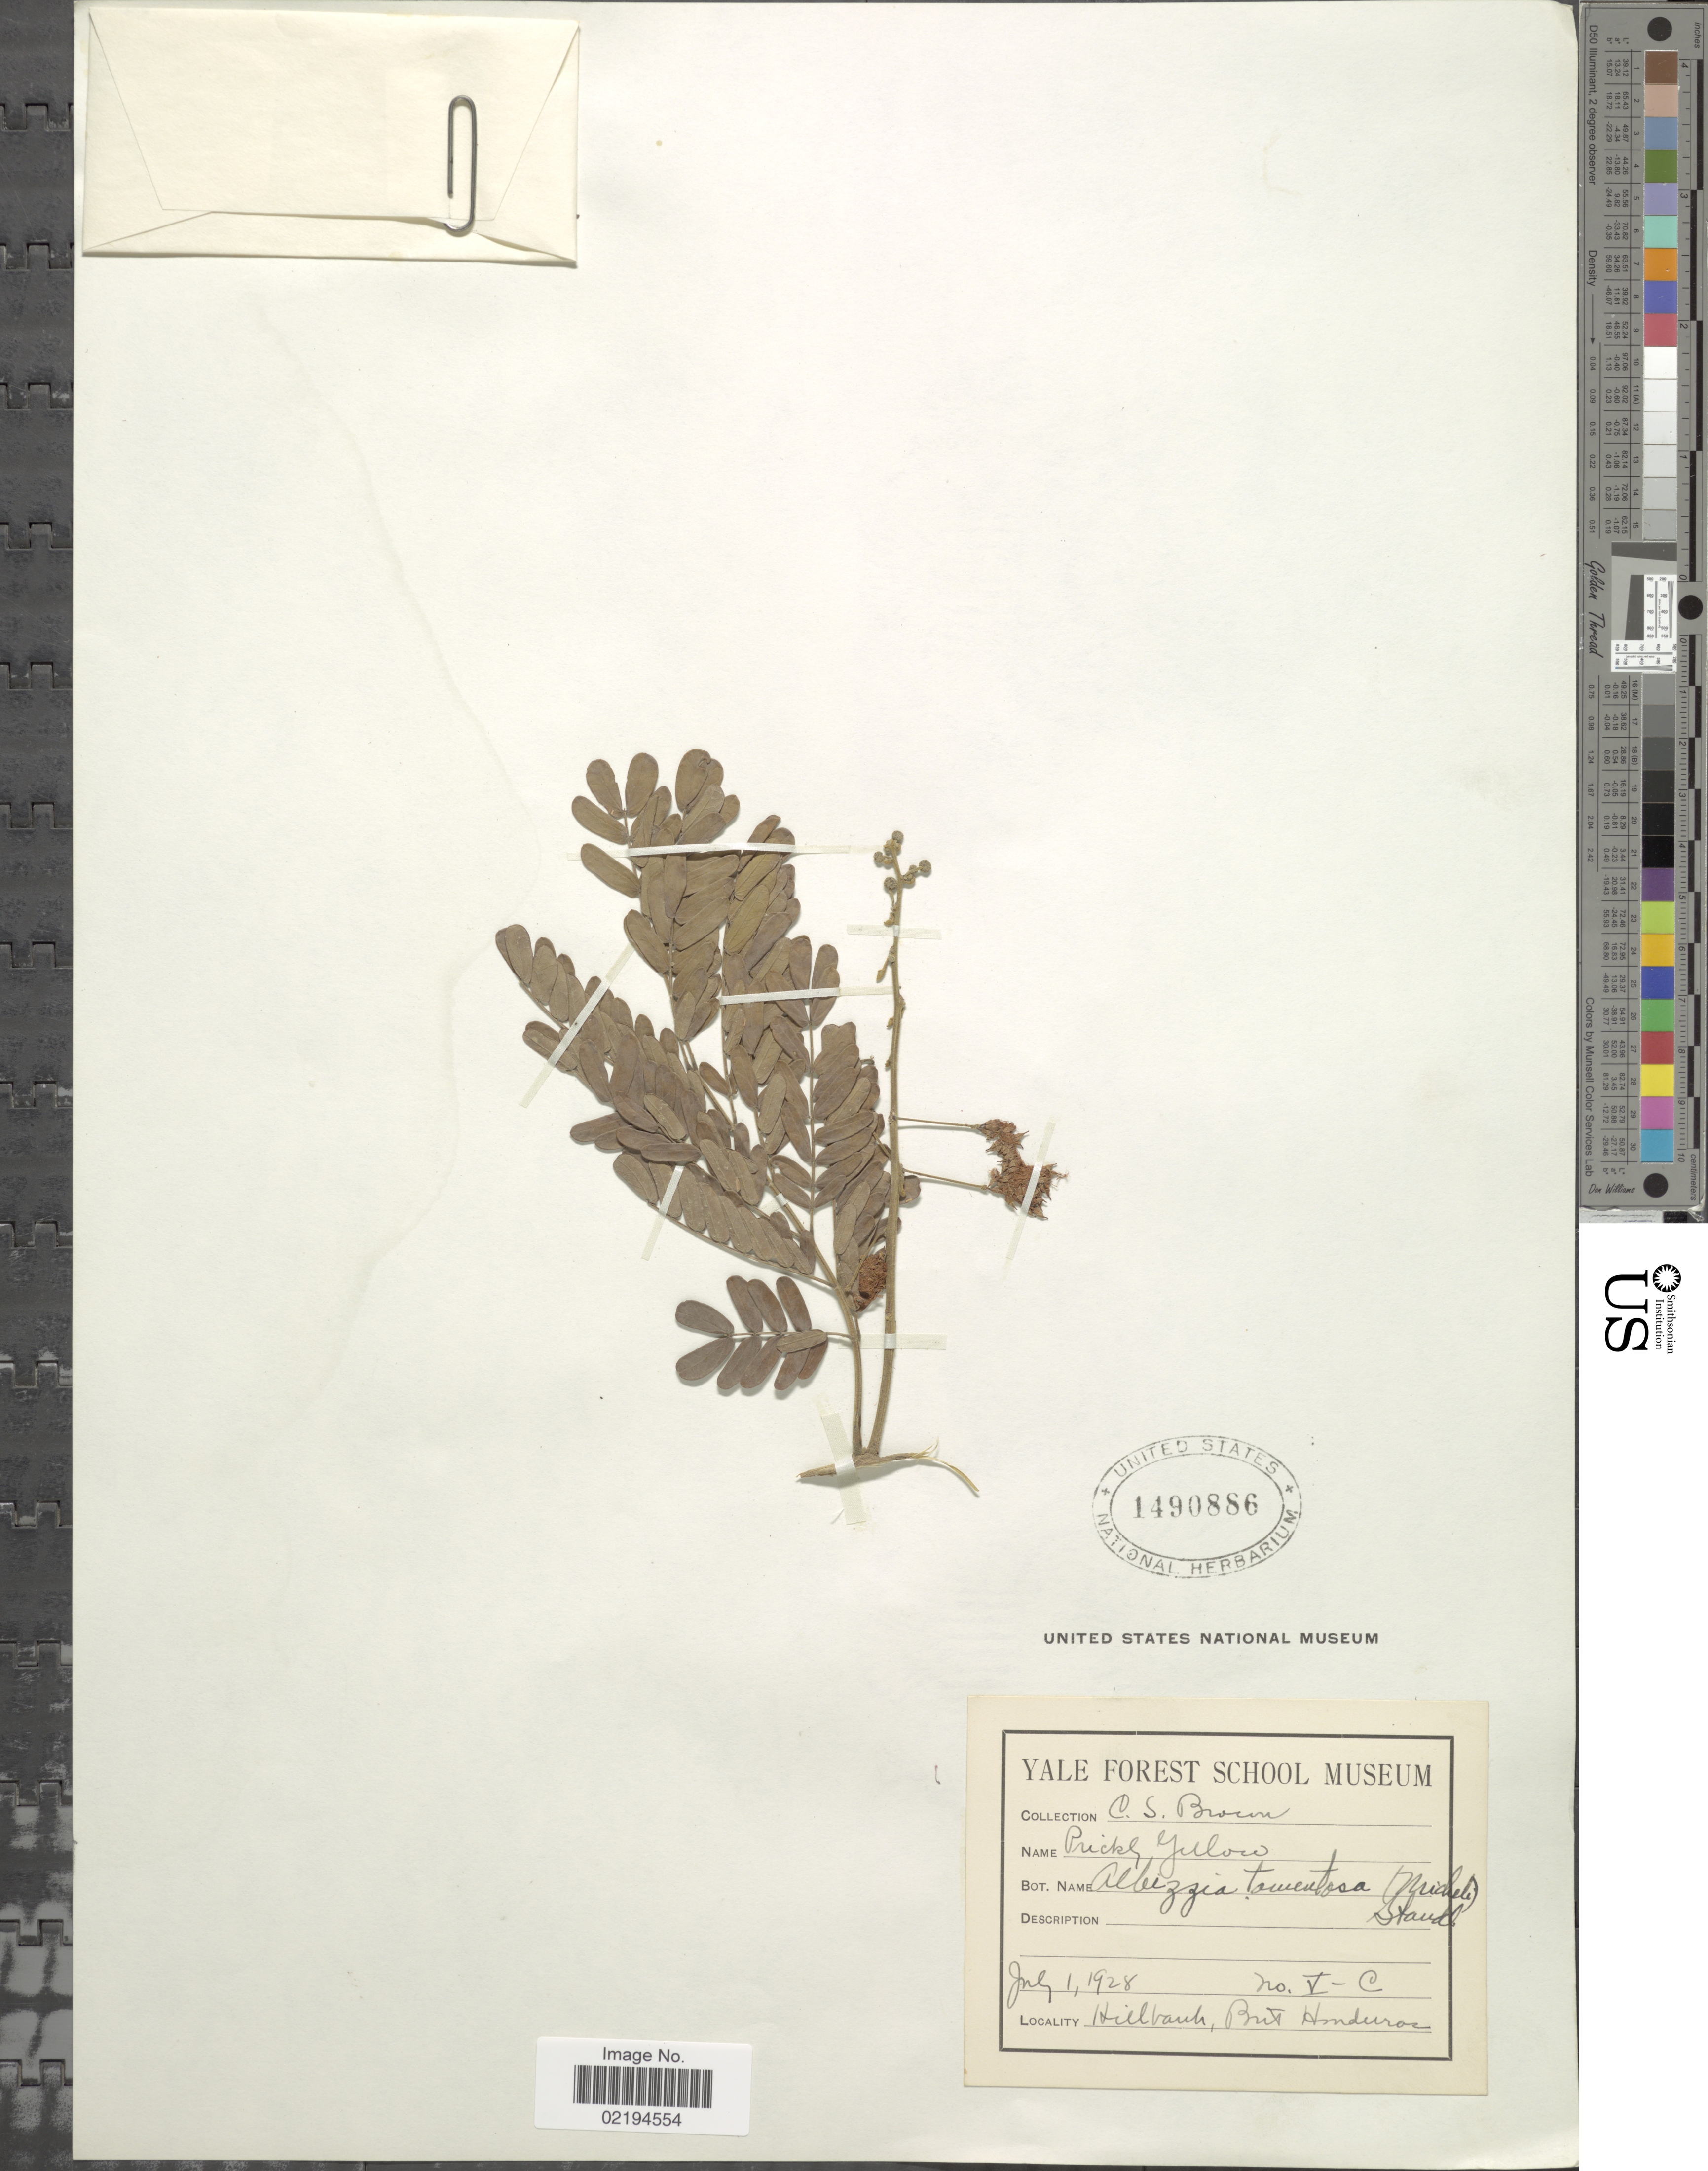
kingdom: Plantae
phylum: Tracheophyta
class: Magnoliopsida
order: Fabales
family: Fabaceae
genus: Pseudalbizzia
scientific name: Pseudalbizzia tomentosa var. tomentosa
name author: (Micheli) Koenen & Duno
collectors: C. S. Brown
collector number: V-C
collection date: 1928-07-01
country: Belize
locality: Hillbank, Brit Honduras.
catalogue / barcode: US 1490886